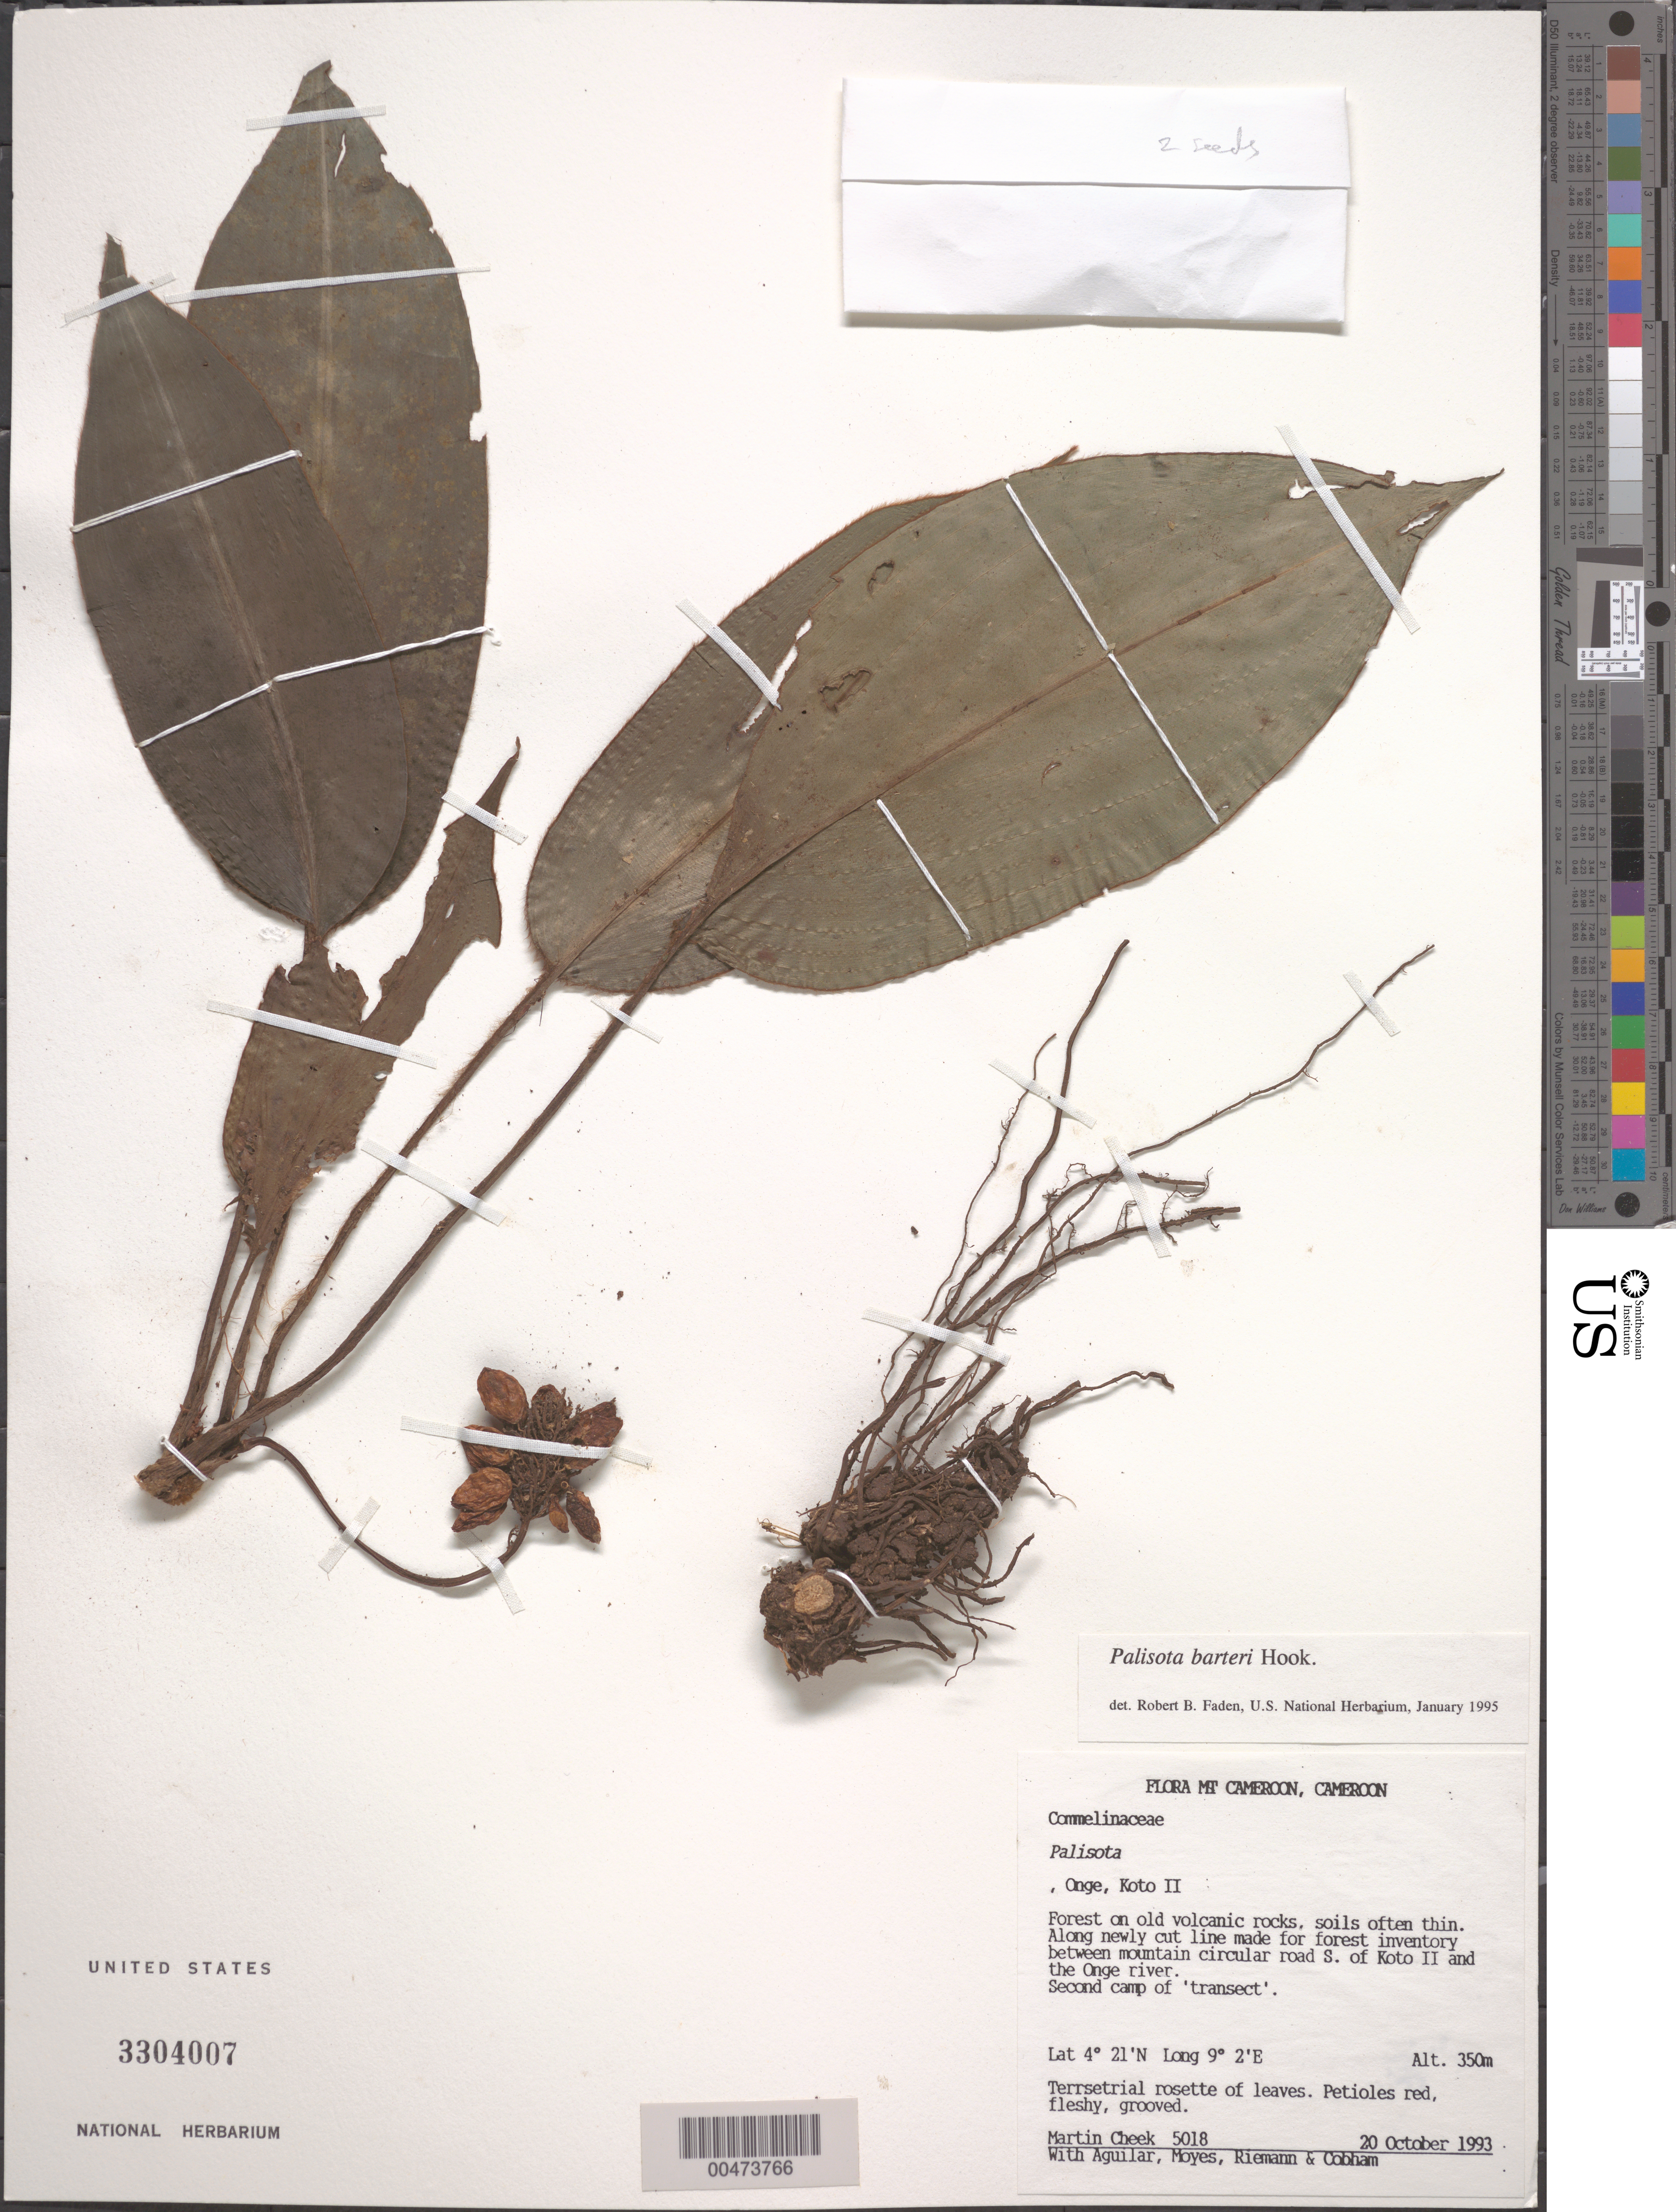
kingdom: Plantae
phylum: Tracheophyta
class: Liliopsida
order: Commelinales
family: Commelinaceae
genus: Palisota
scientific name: Palisota barteri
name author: Hook.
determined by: Faden, Robert B., (US), Smithsonian Institution - National Museum of Natural History (UNITED STATES)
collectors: M. Cheek, -. Aguilar, Moyes, -. Cobham & -. Riemann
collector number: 5018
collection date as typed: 20 Oct 1993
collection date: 1993-10-20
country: Cameroon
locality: Onge, koto ii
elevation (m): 350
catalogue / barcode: US 3304007